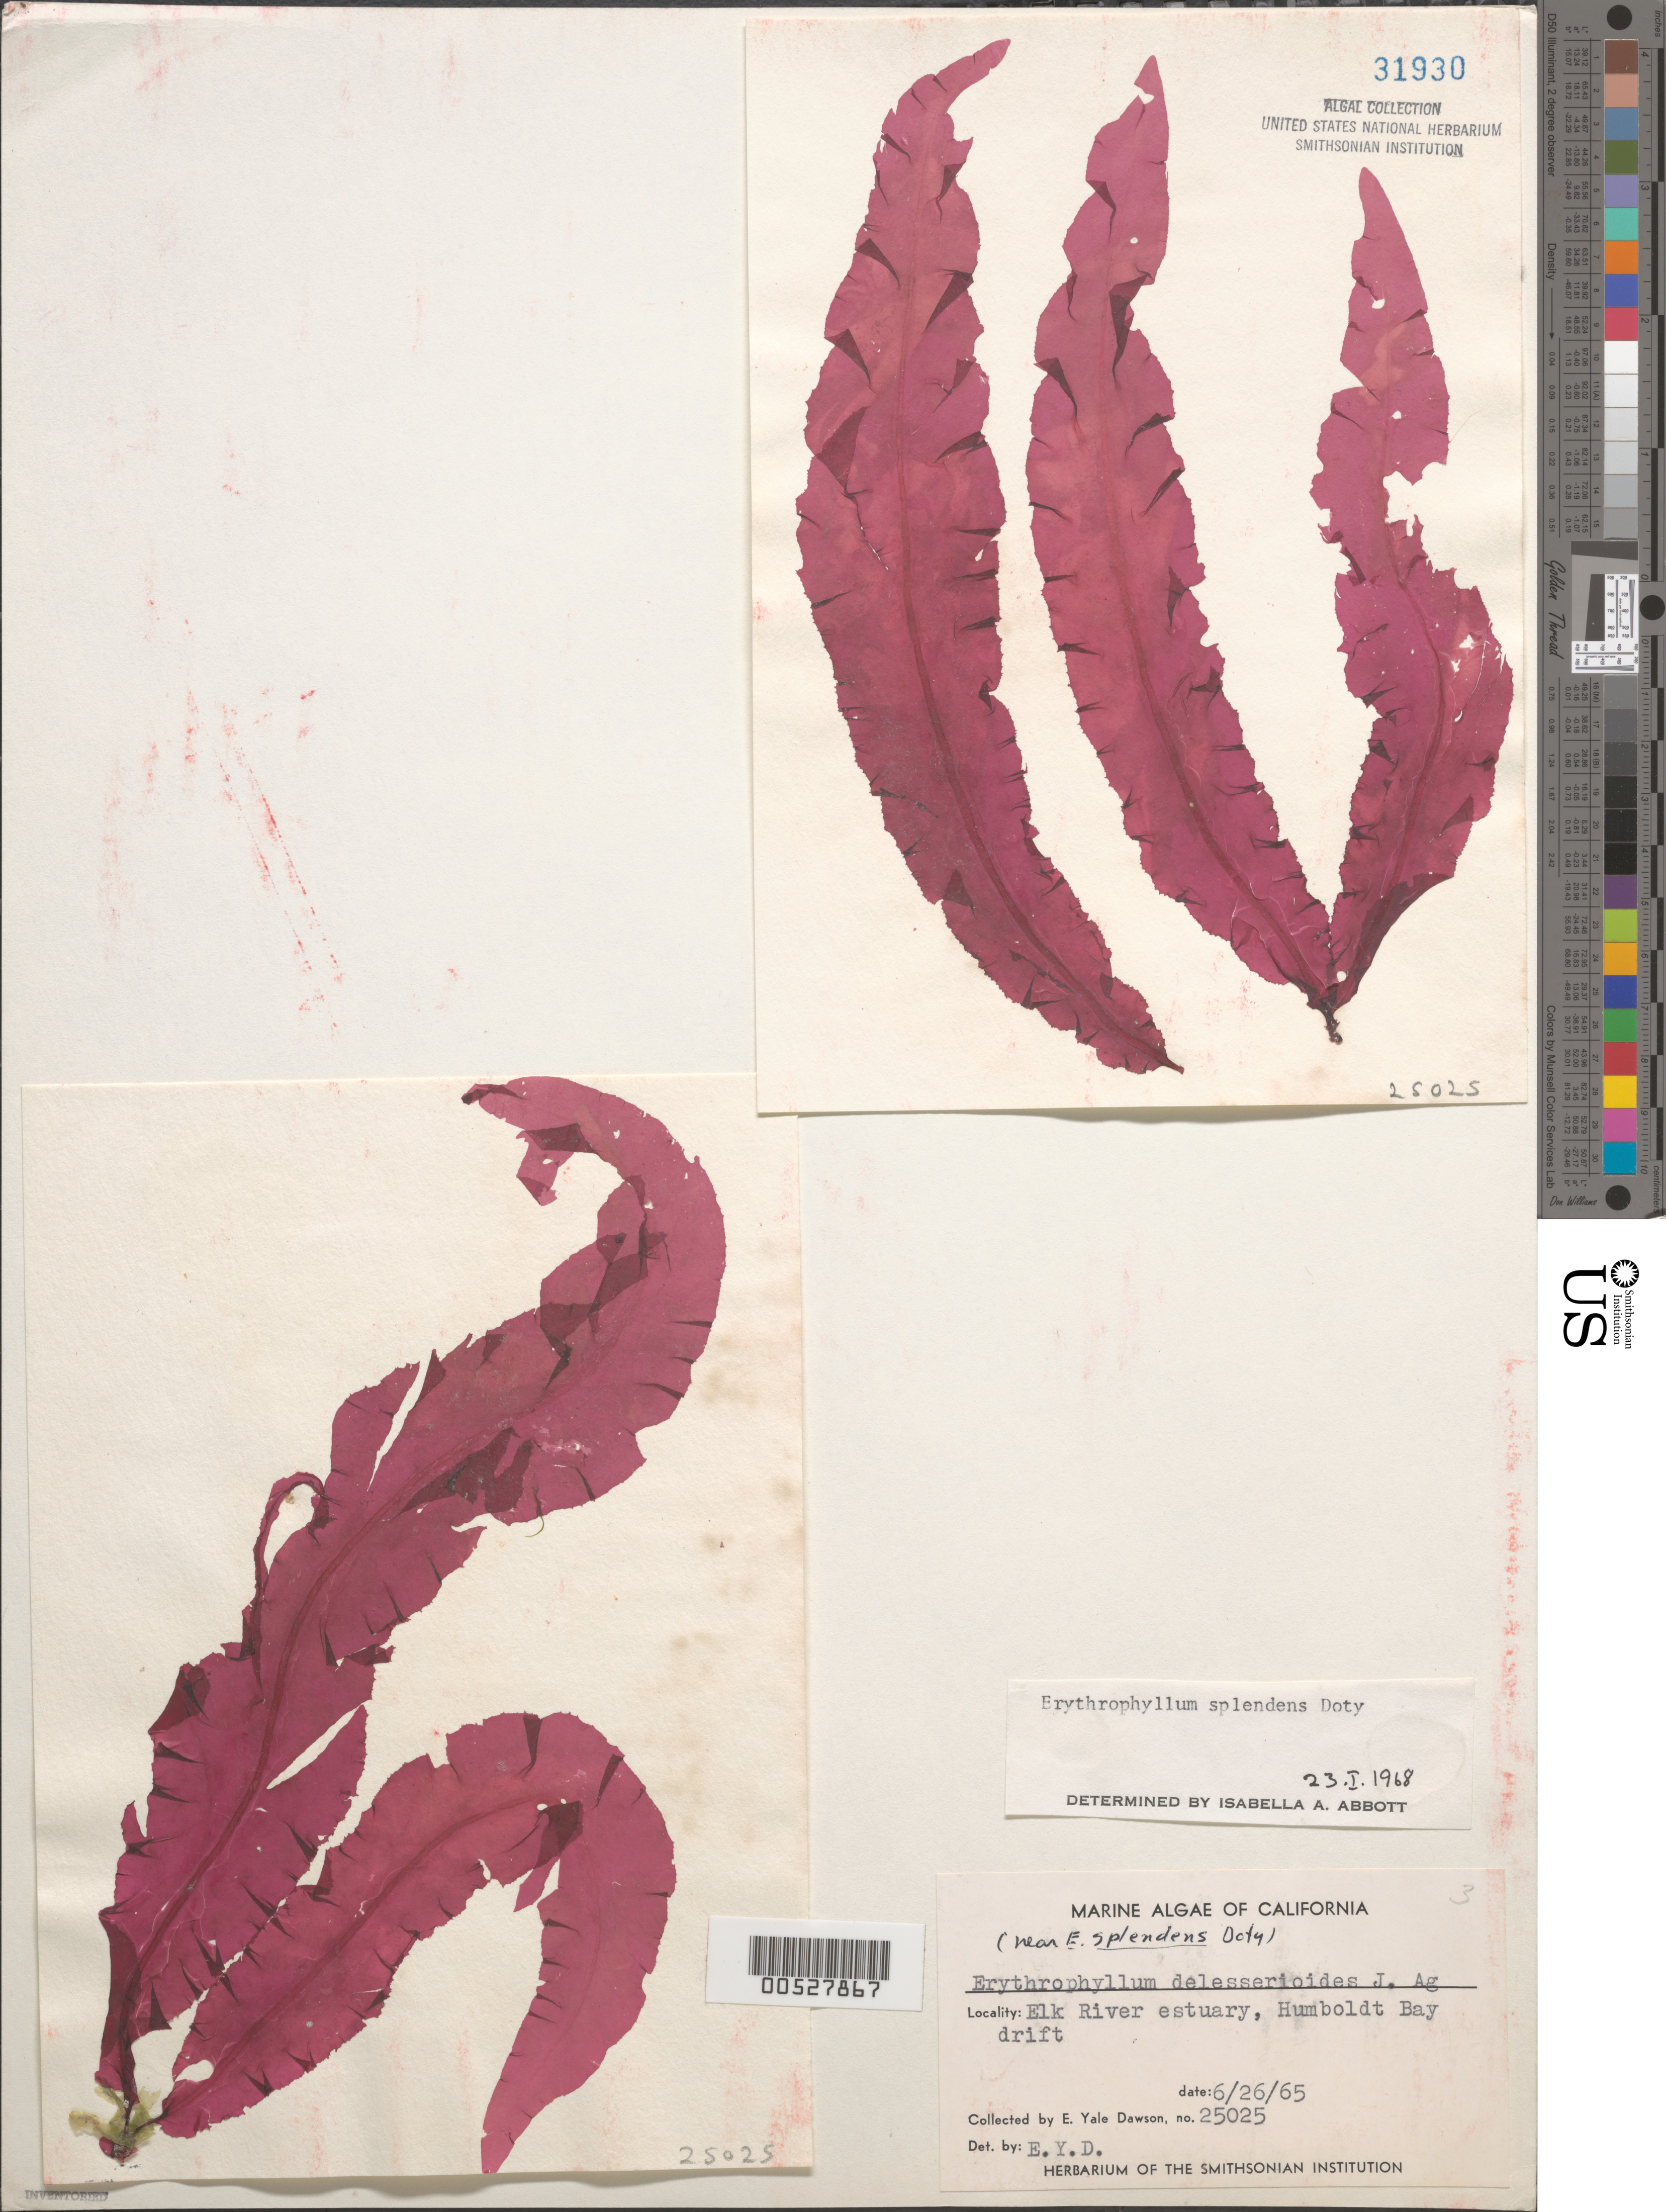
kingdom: Plantae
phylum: Rhodophyta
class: Florideophyceae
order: Gigartinales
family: Kallymeniaceae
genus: Erythrophyllum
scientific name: Erythrophyllum splendens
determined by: Abbott, Isabella A.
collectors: E. Y. Dawson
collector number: EYD 25025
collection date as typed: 26 Jun 1965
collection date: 1965-06-26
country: United States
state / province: California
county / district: Humboldt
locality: Elk River Estuary, Humboldt Bay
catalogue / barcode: US 31930